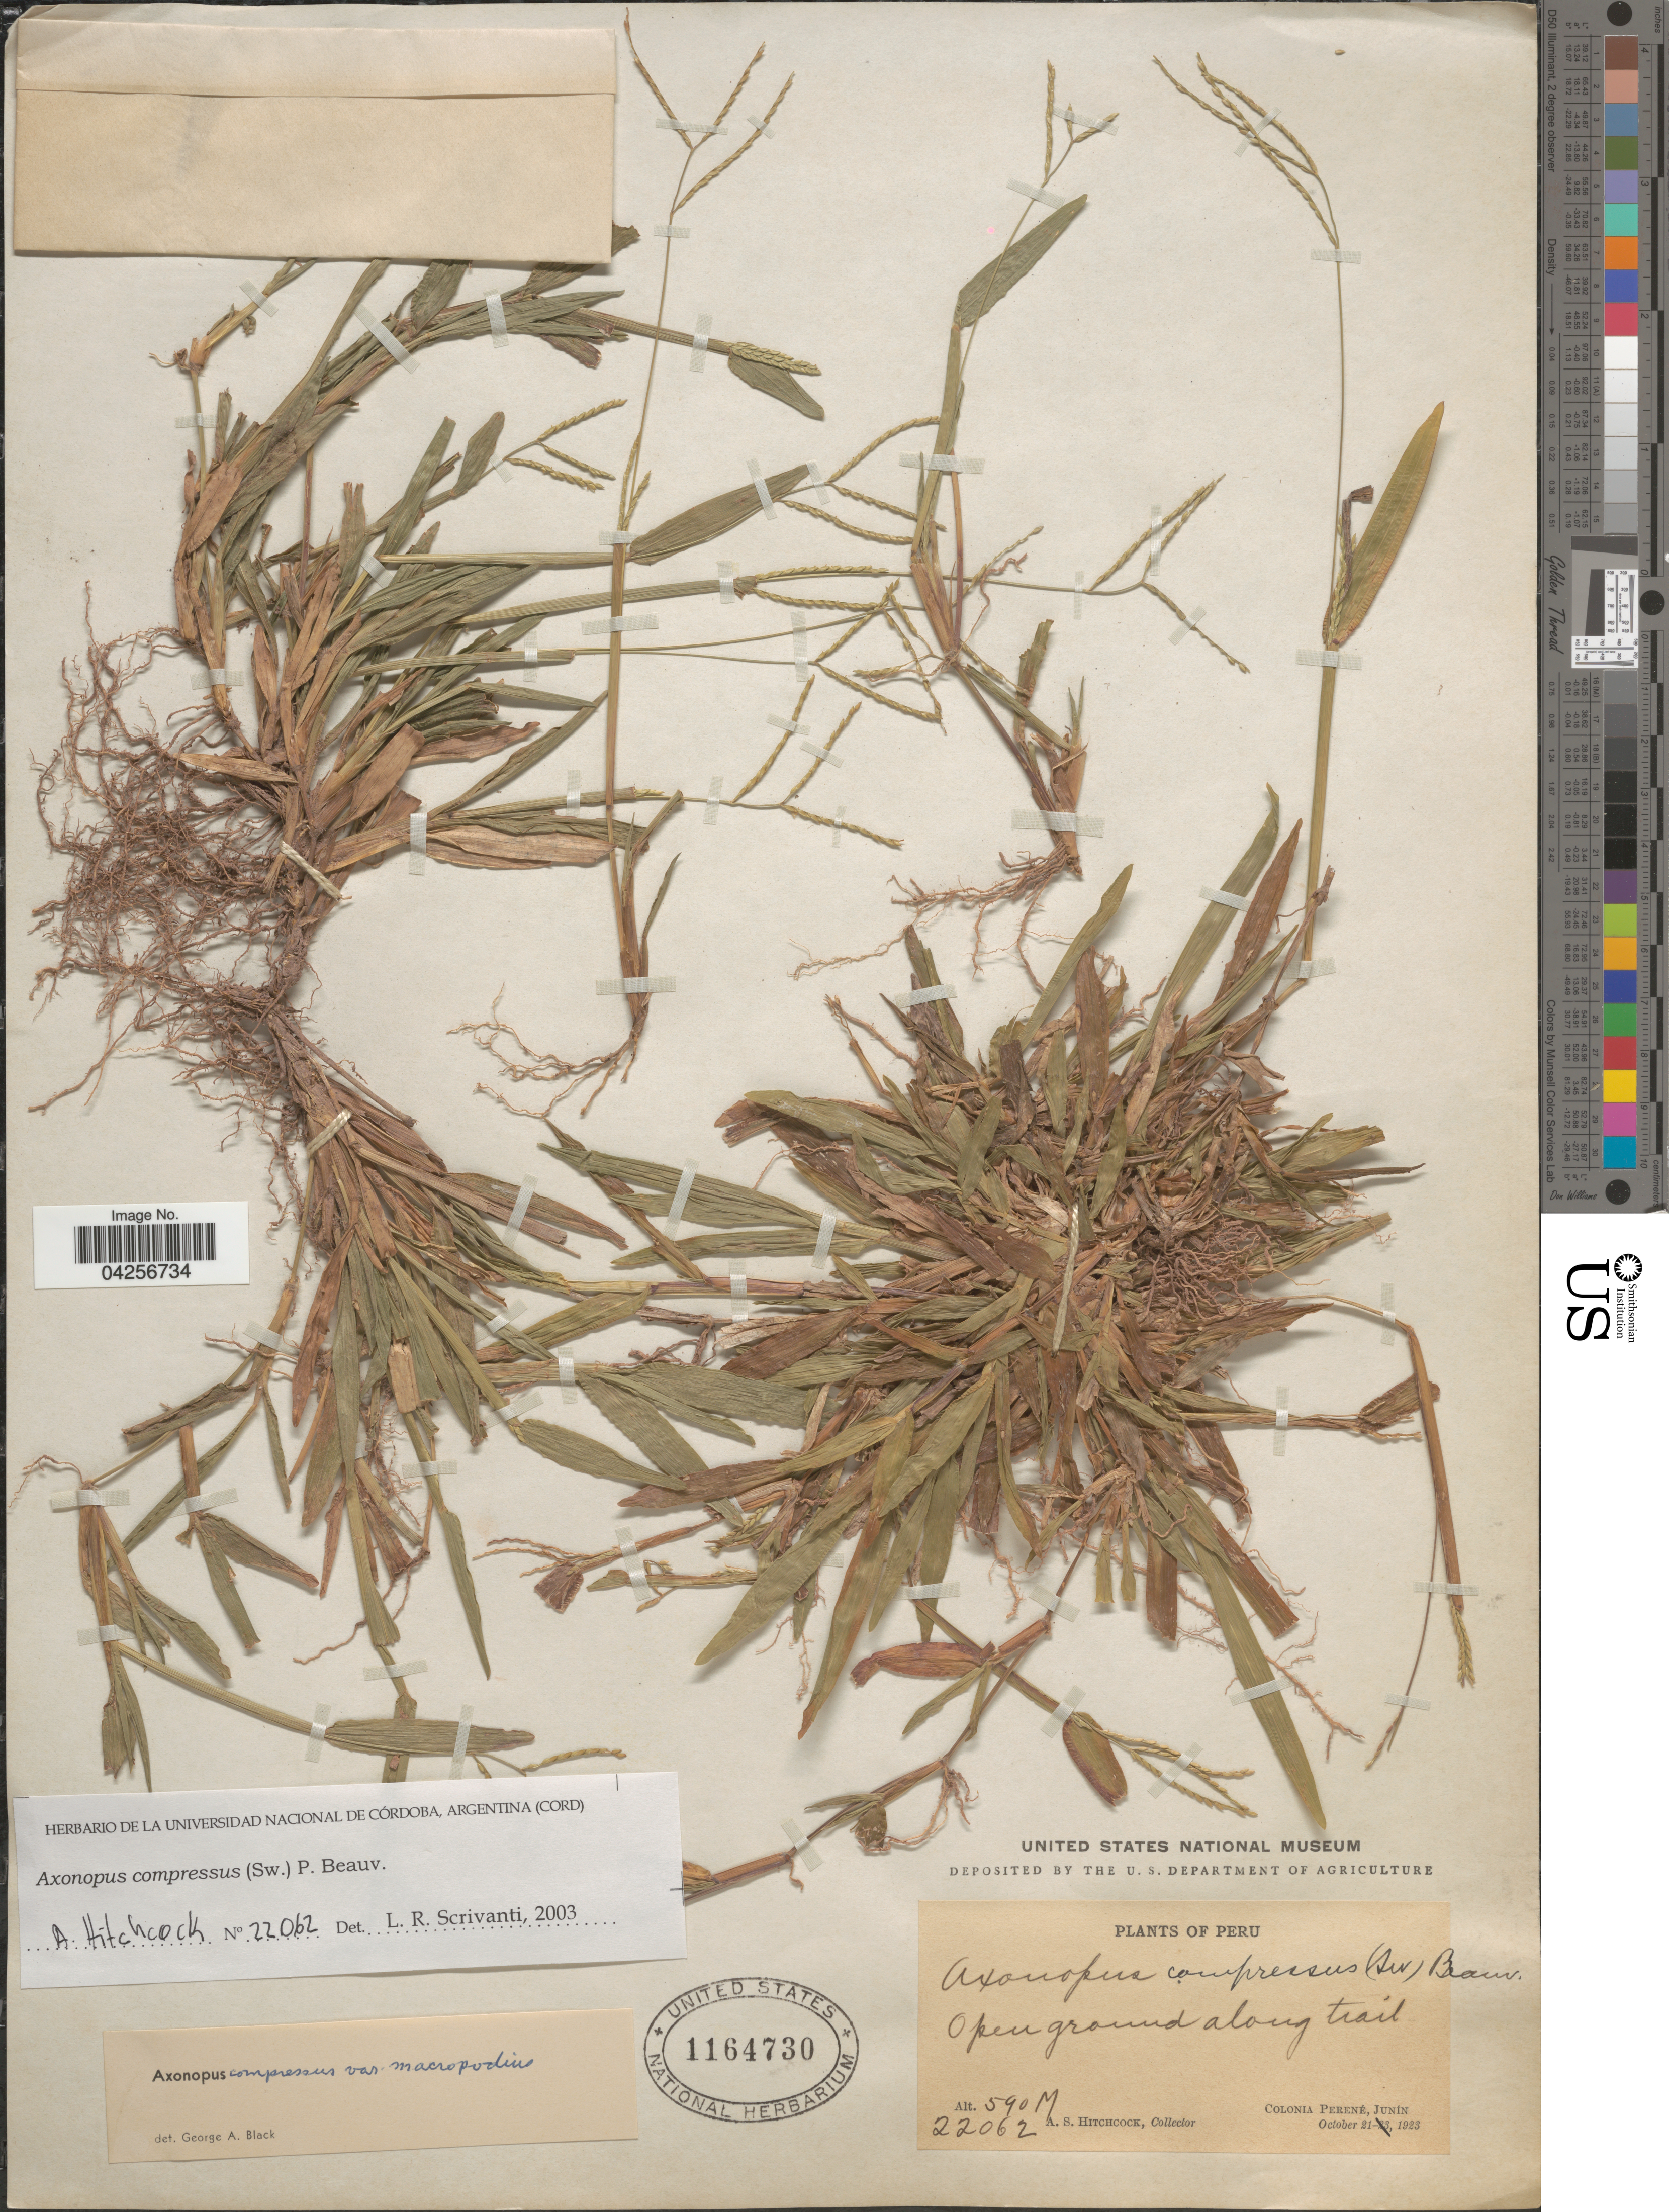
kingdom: Plantae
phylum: Tracheophyta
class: Liliopsida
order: Poales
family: Poaceae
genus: Axonopus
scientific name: Axonopus compressus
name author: (Sw.) P. Beauv.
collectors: A. S. Hitchcock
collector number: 22062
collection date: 1923-10-21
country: Peru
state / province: Junín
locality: Colonia Perené.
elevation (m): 590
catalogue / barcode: US 1164730